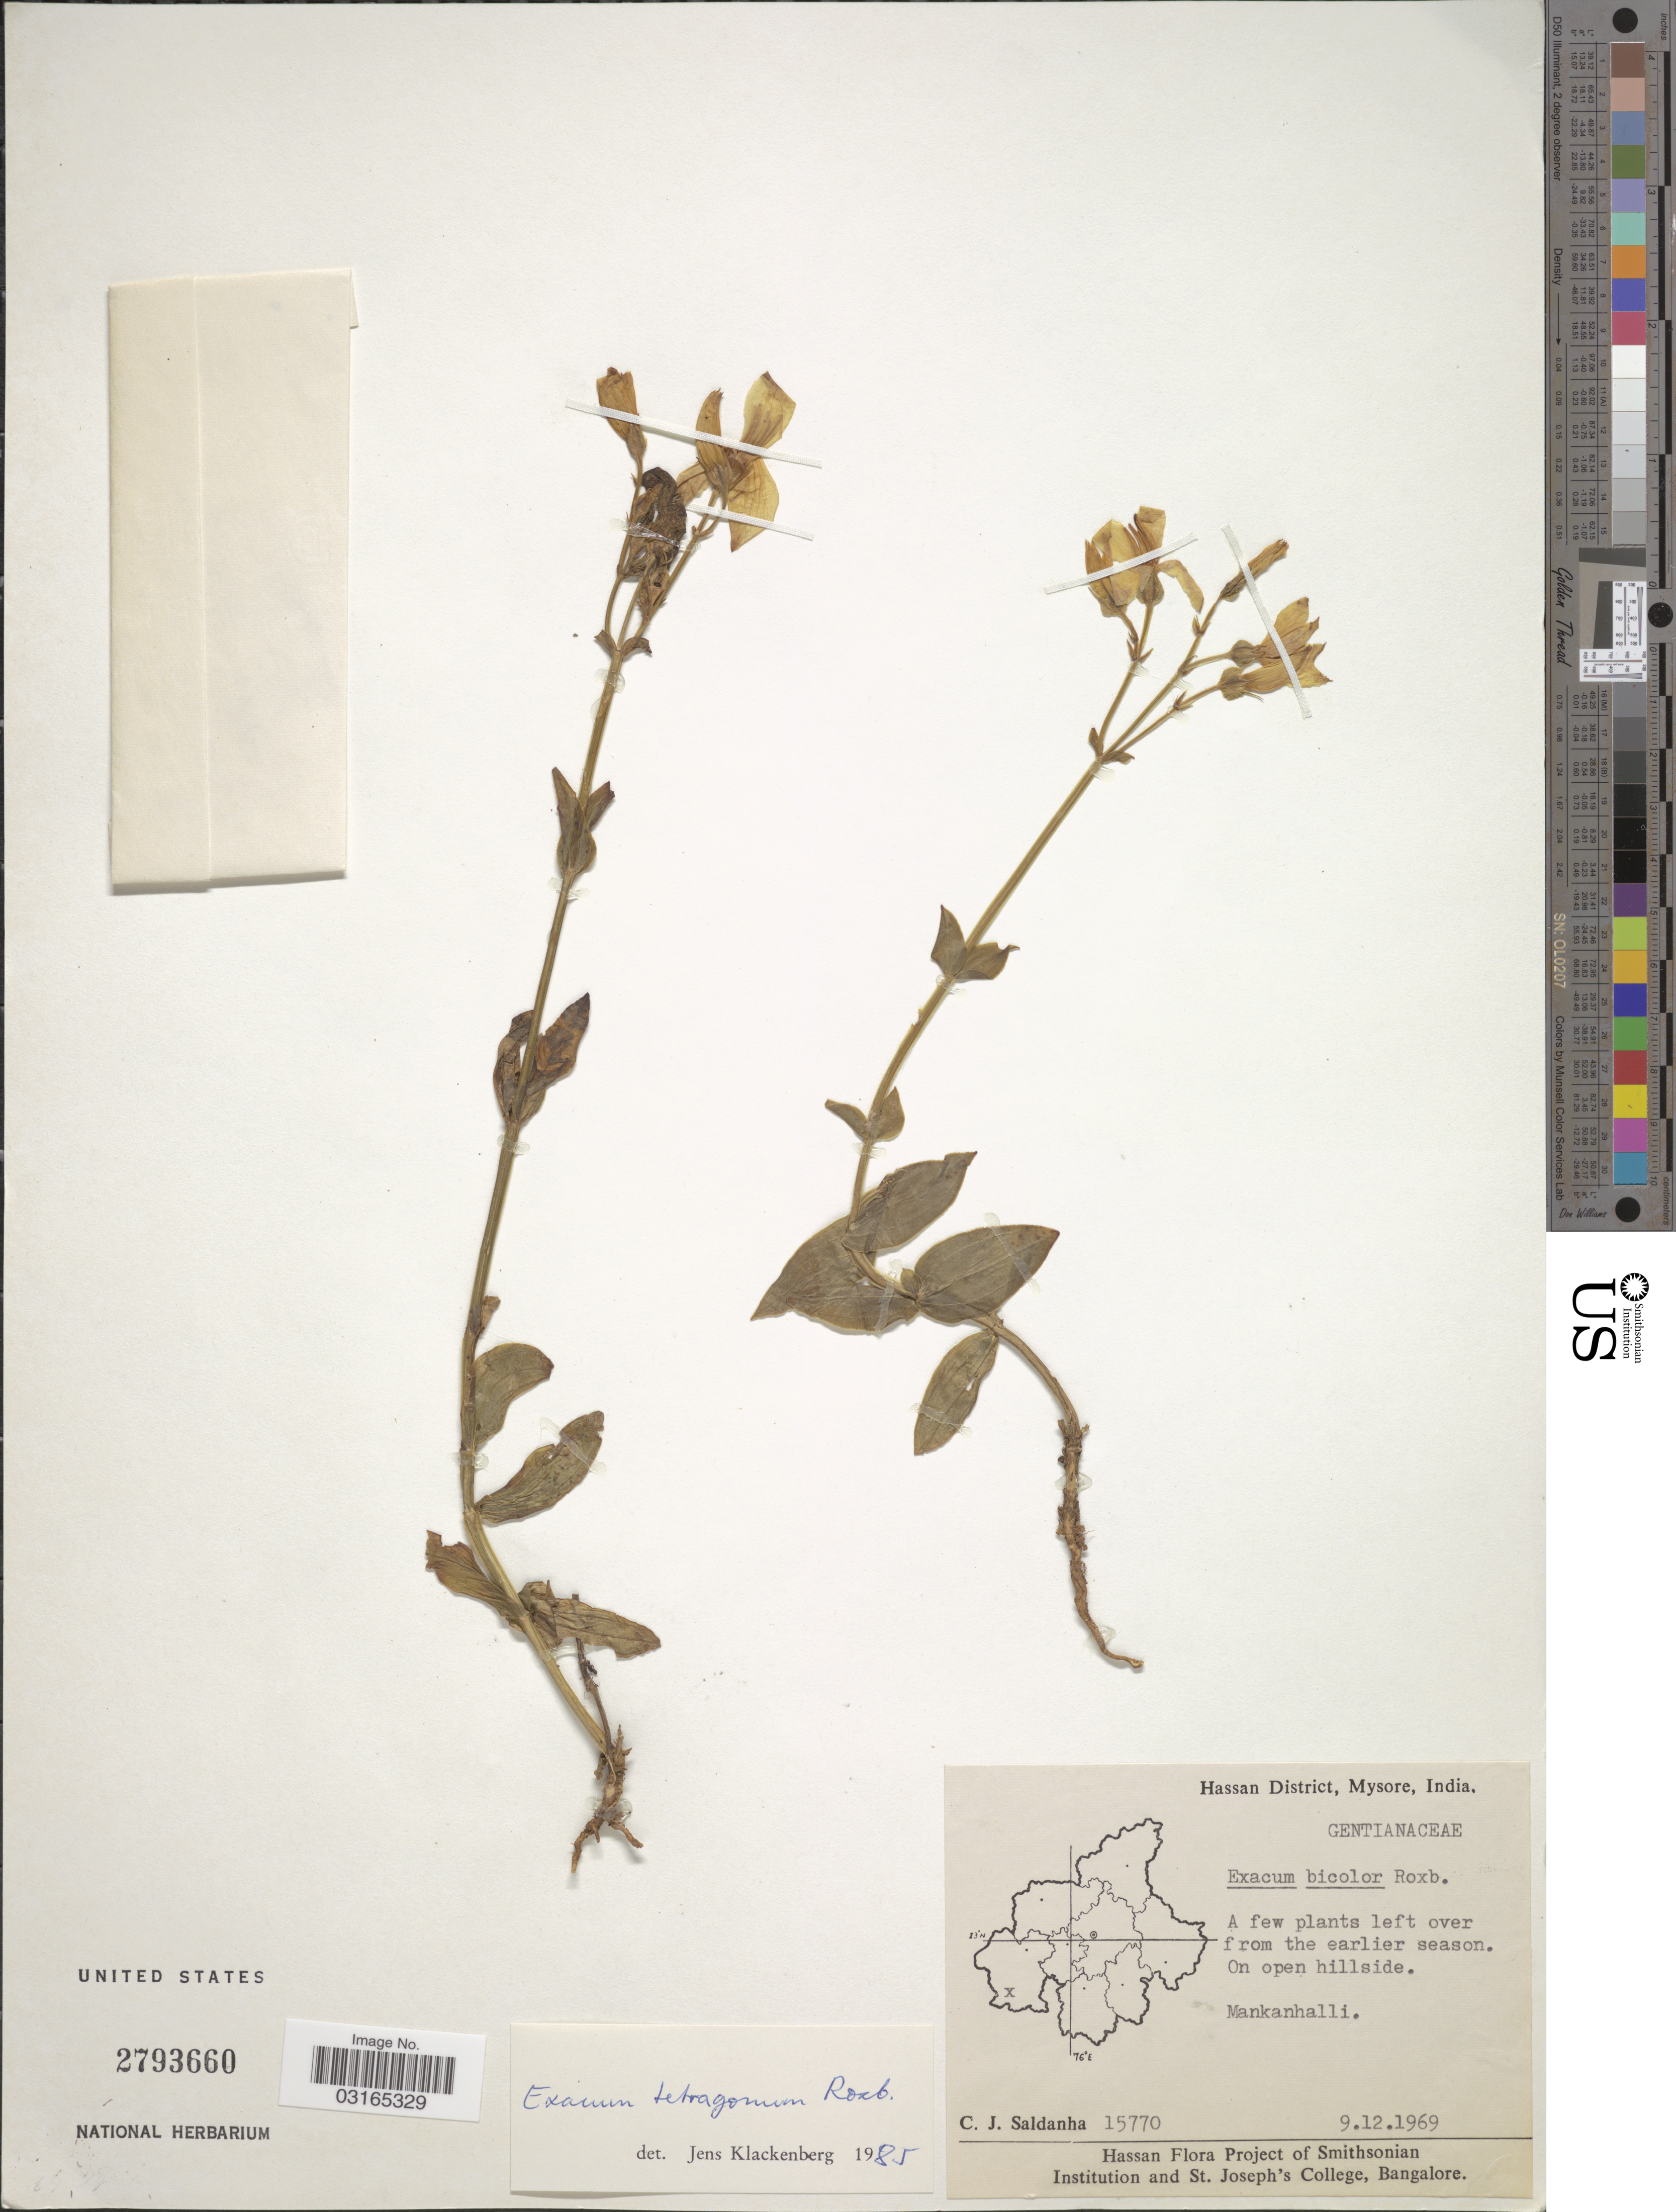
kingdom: Plantae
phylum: Tracheophyta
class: Magnoliopsida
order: Gentianales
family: Gentianaceae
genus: Exacum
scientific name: Exacum tetragonum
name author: Roxb.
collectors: C. J. Saldanha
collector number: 15770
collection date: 1969-12-09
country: India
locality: Hassan District, Mysore. Mankanhalli.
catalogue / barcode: US 2793660